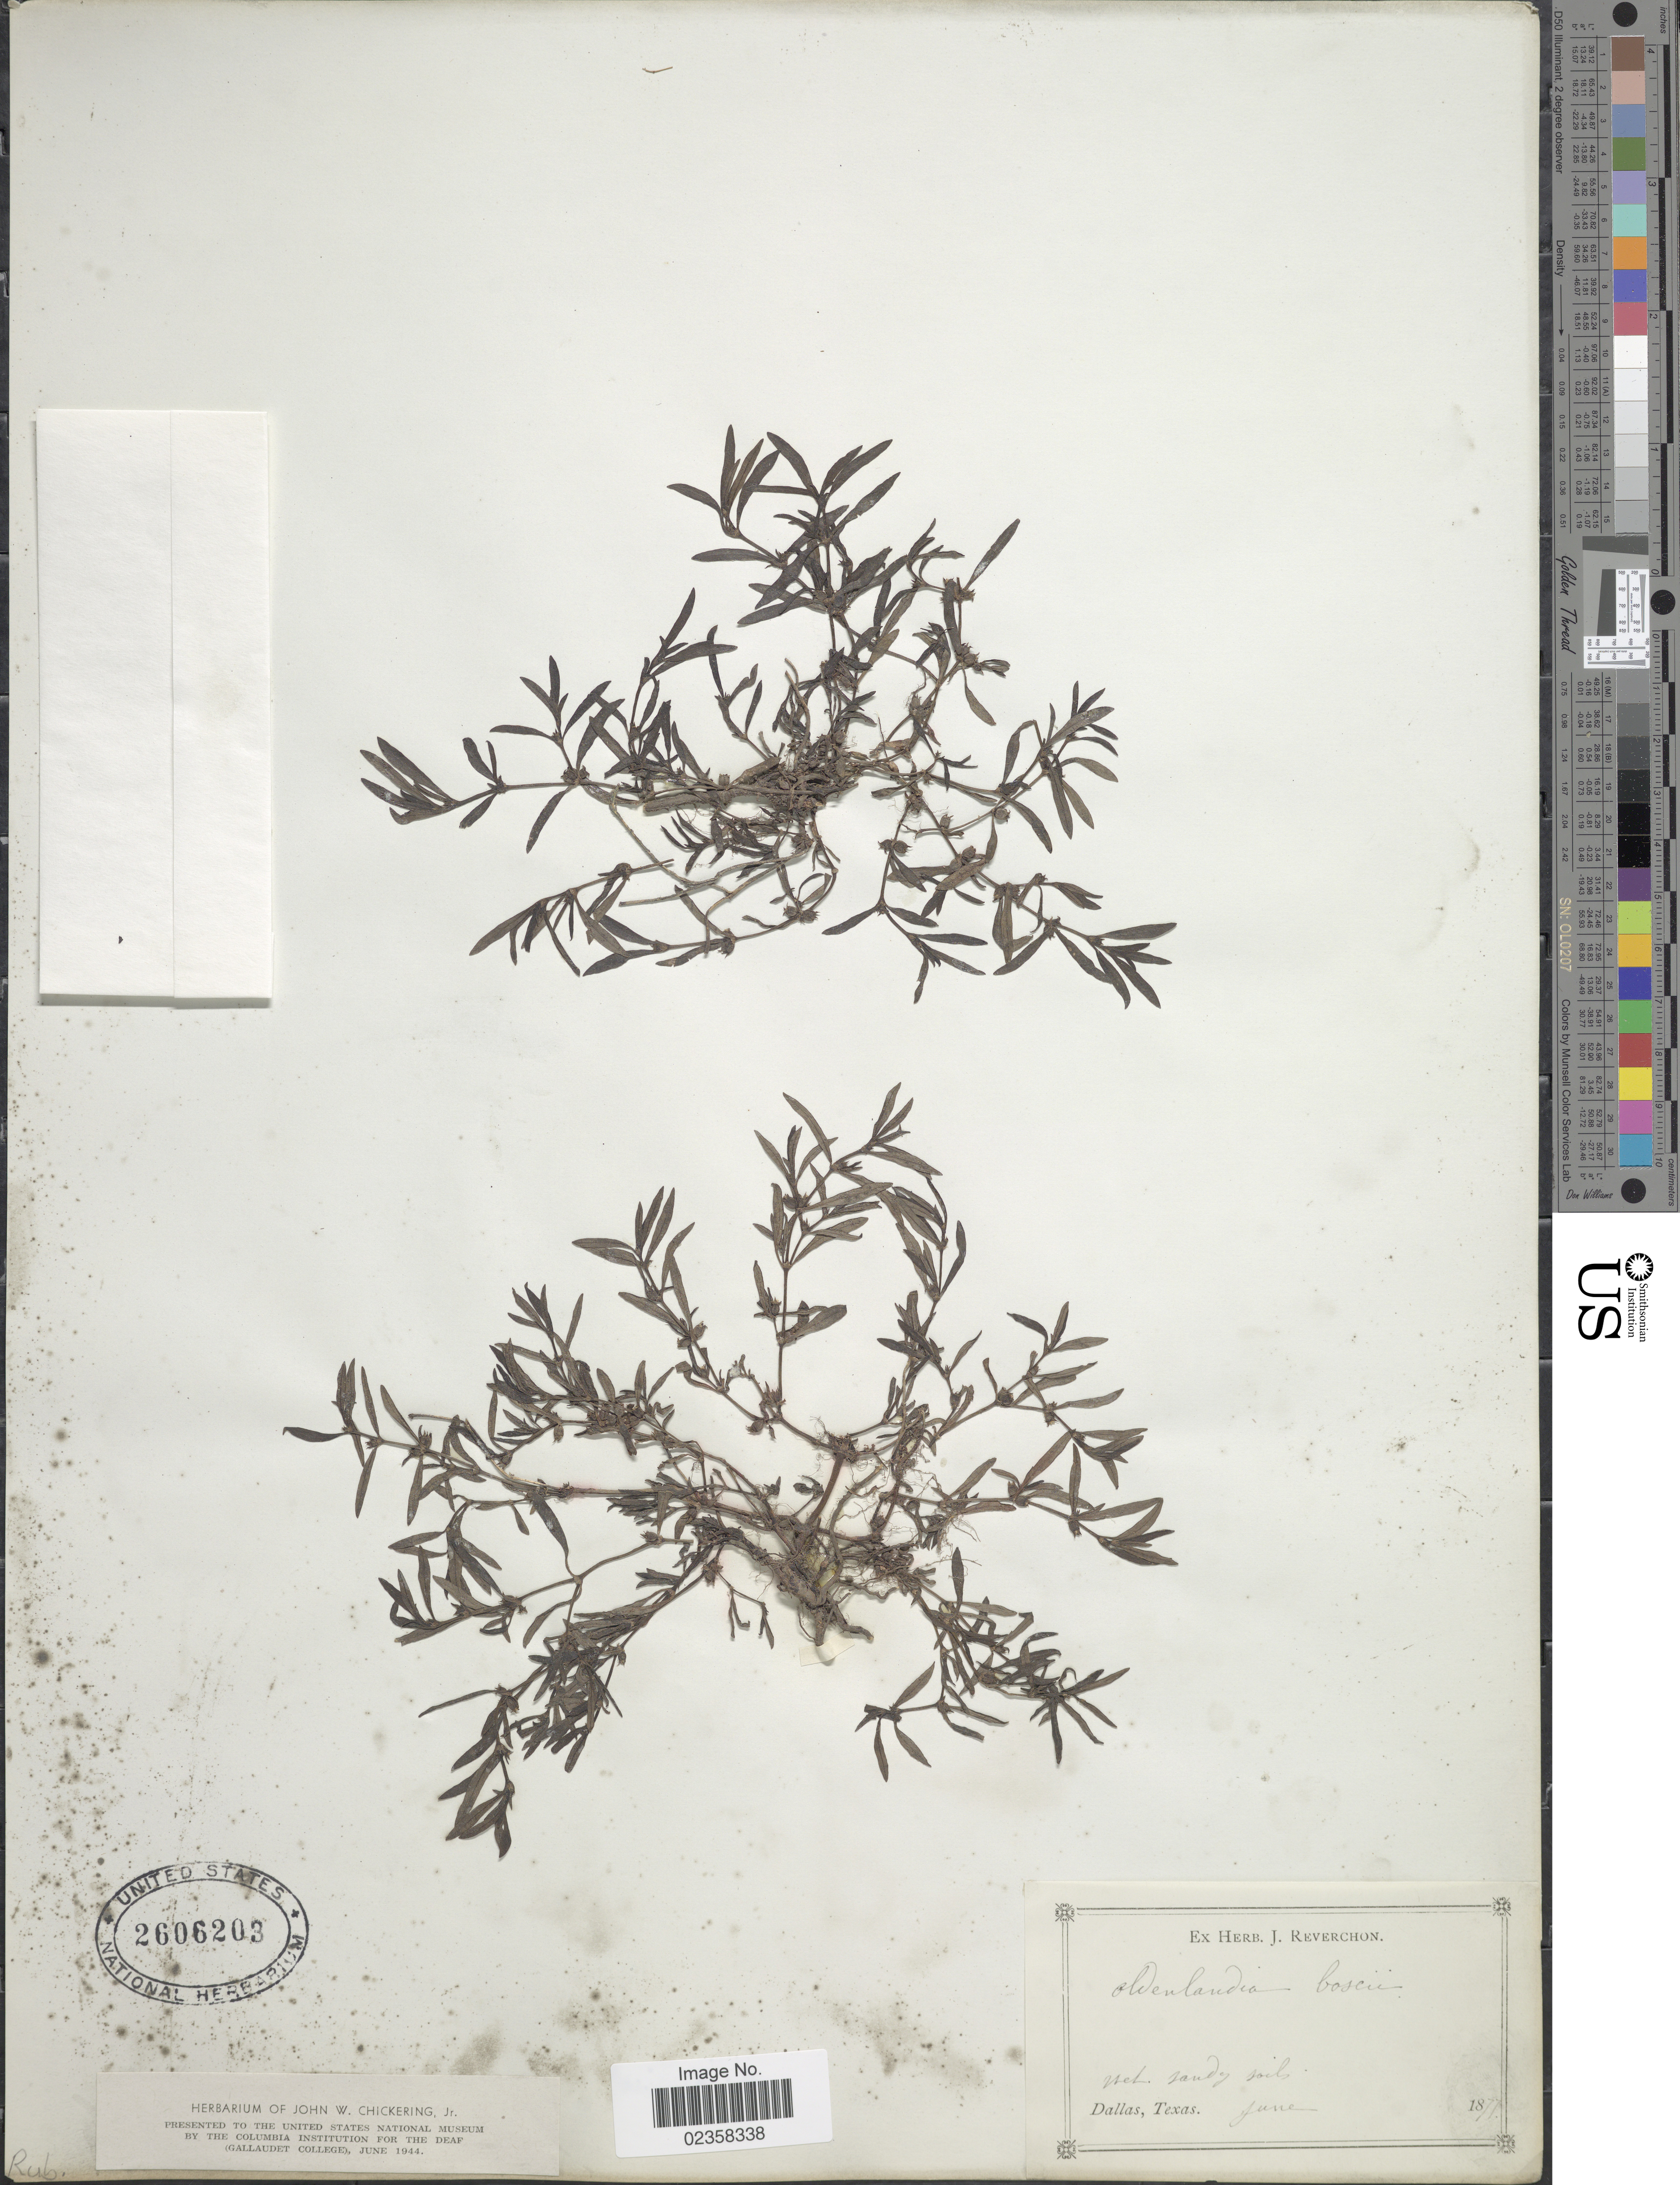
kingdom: Plantae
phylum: Tracheophyta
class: Magnoliopsida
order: Gentianales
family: Rubiaceae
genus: Oldenlandia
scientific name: Oldenlandia boscii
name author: (DC.) Chapm.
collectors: ex herb. J. Reverchon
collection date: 1877-06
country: United States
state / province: Texas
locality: Dallas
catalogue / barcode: US 2606203